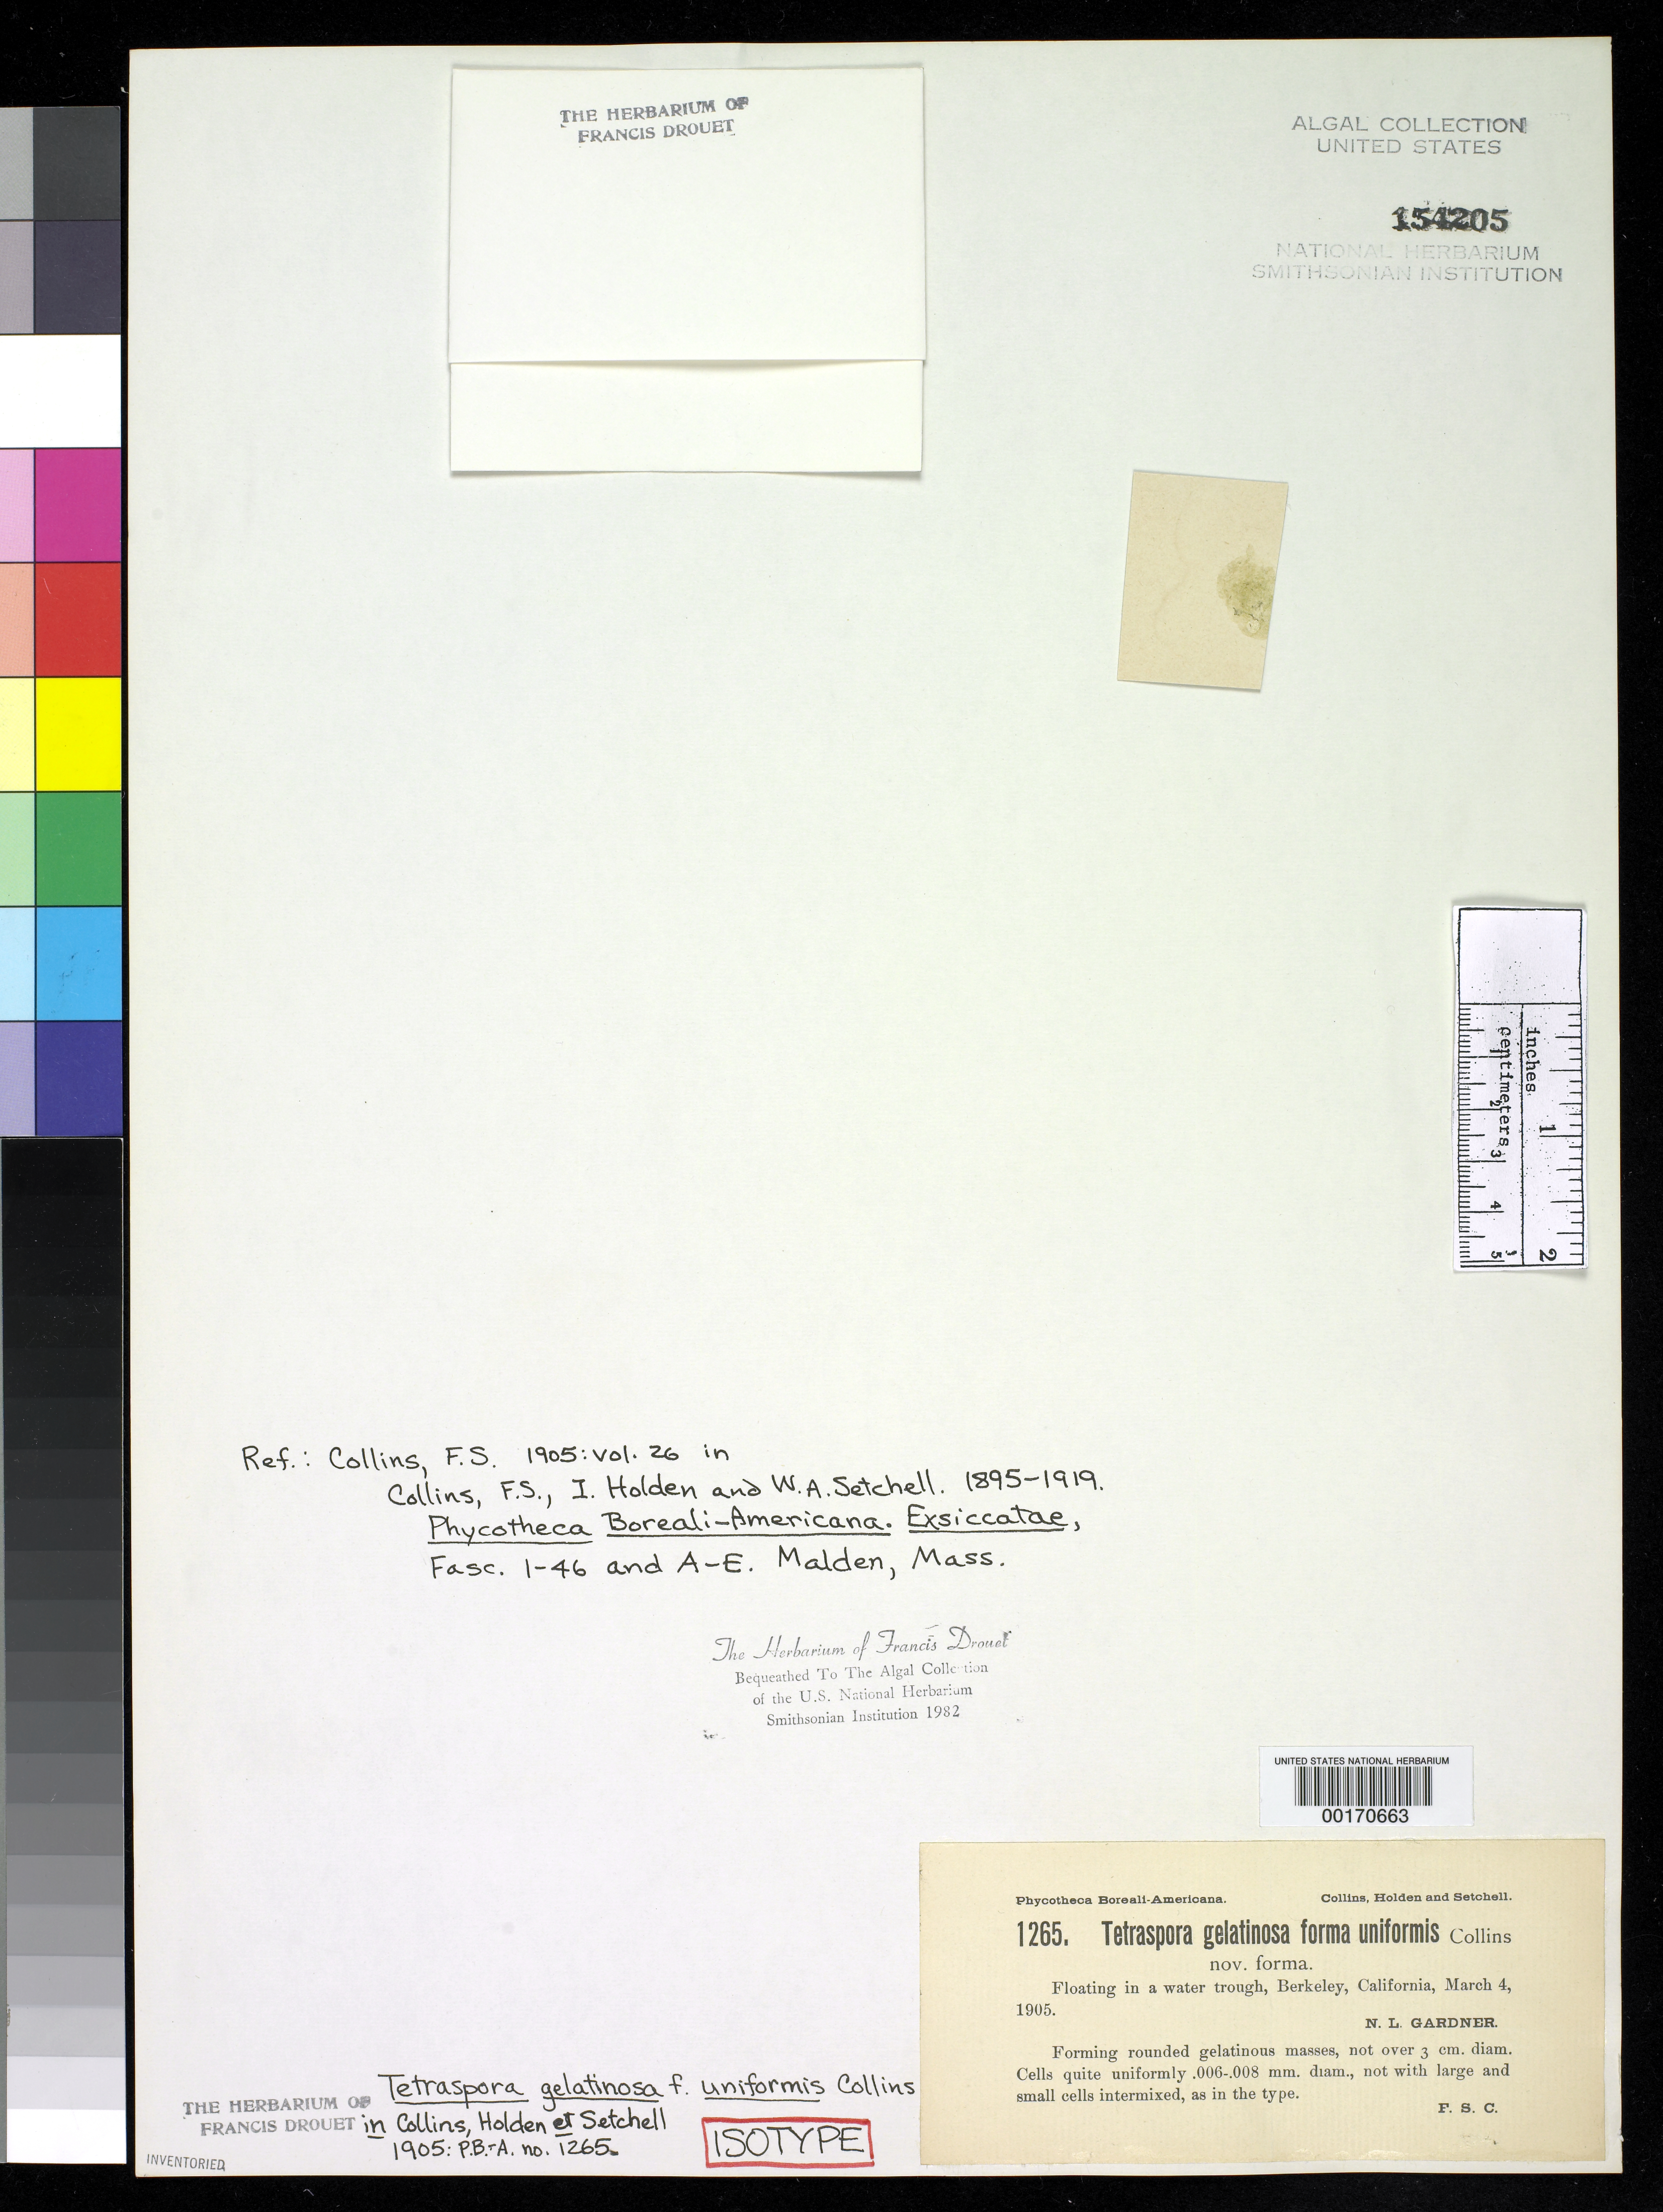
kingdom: Plantae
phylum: Chlorophyta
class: Chlorophyceae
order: Tetrasporales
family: Tetrasporaceae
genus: Tetraspora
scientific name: Tetraspora gelatinosa f. uniformis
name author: Collins in Collins et al.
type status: Isotype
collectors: N. Gardner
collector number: PB-A 1265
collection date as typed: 04 Mar 1905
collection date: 1905-03-04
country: United States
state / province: California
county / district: Alameda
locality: Berkeley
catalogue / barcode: US 154205